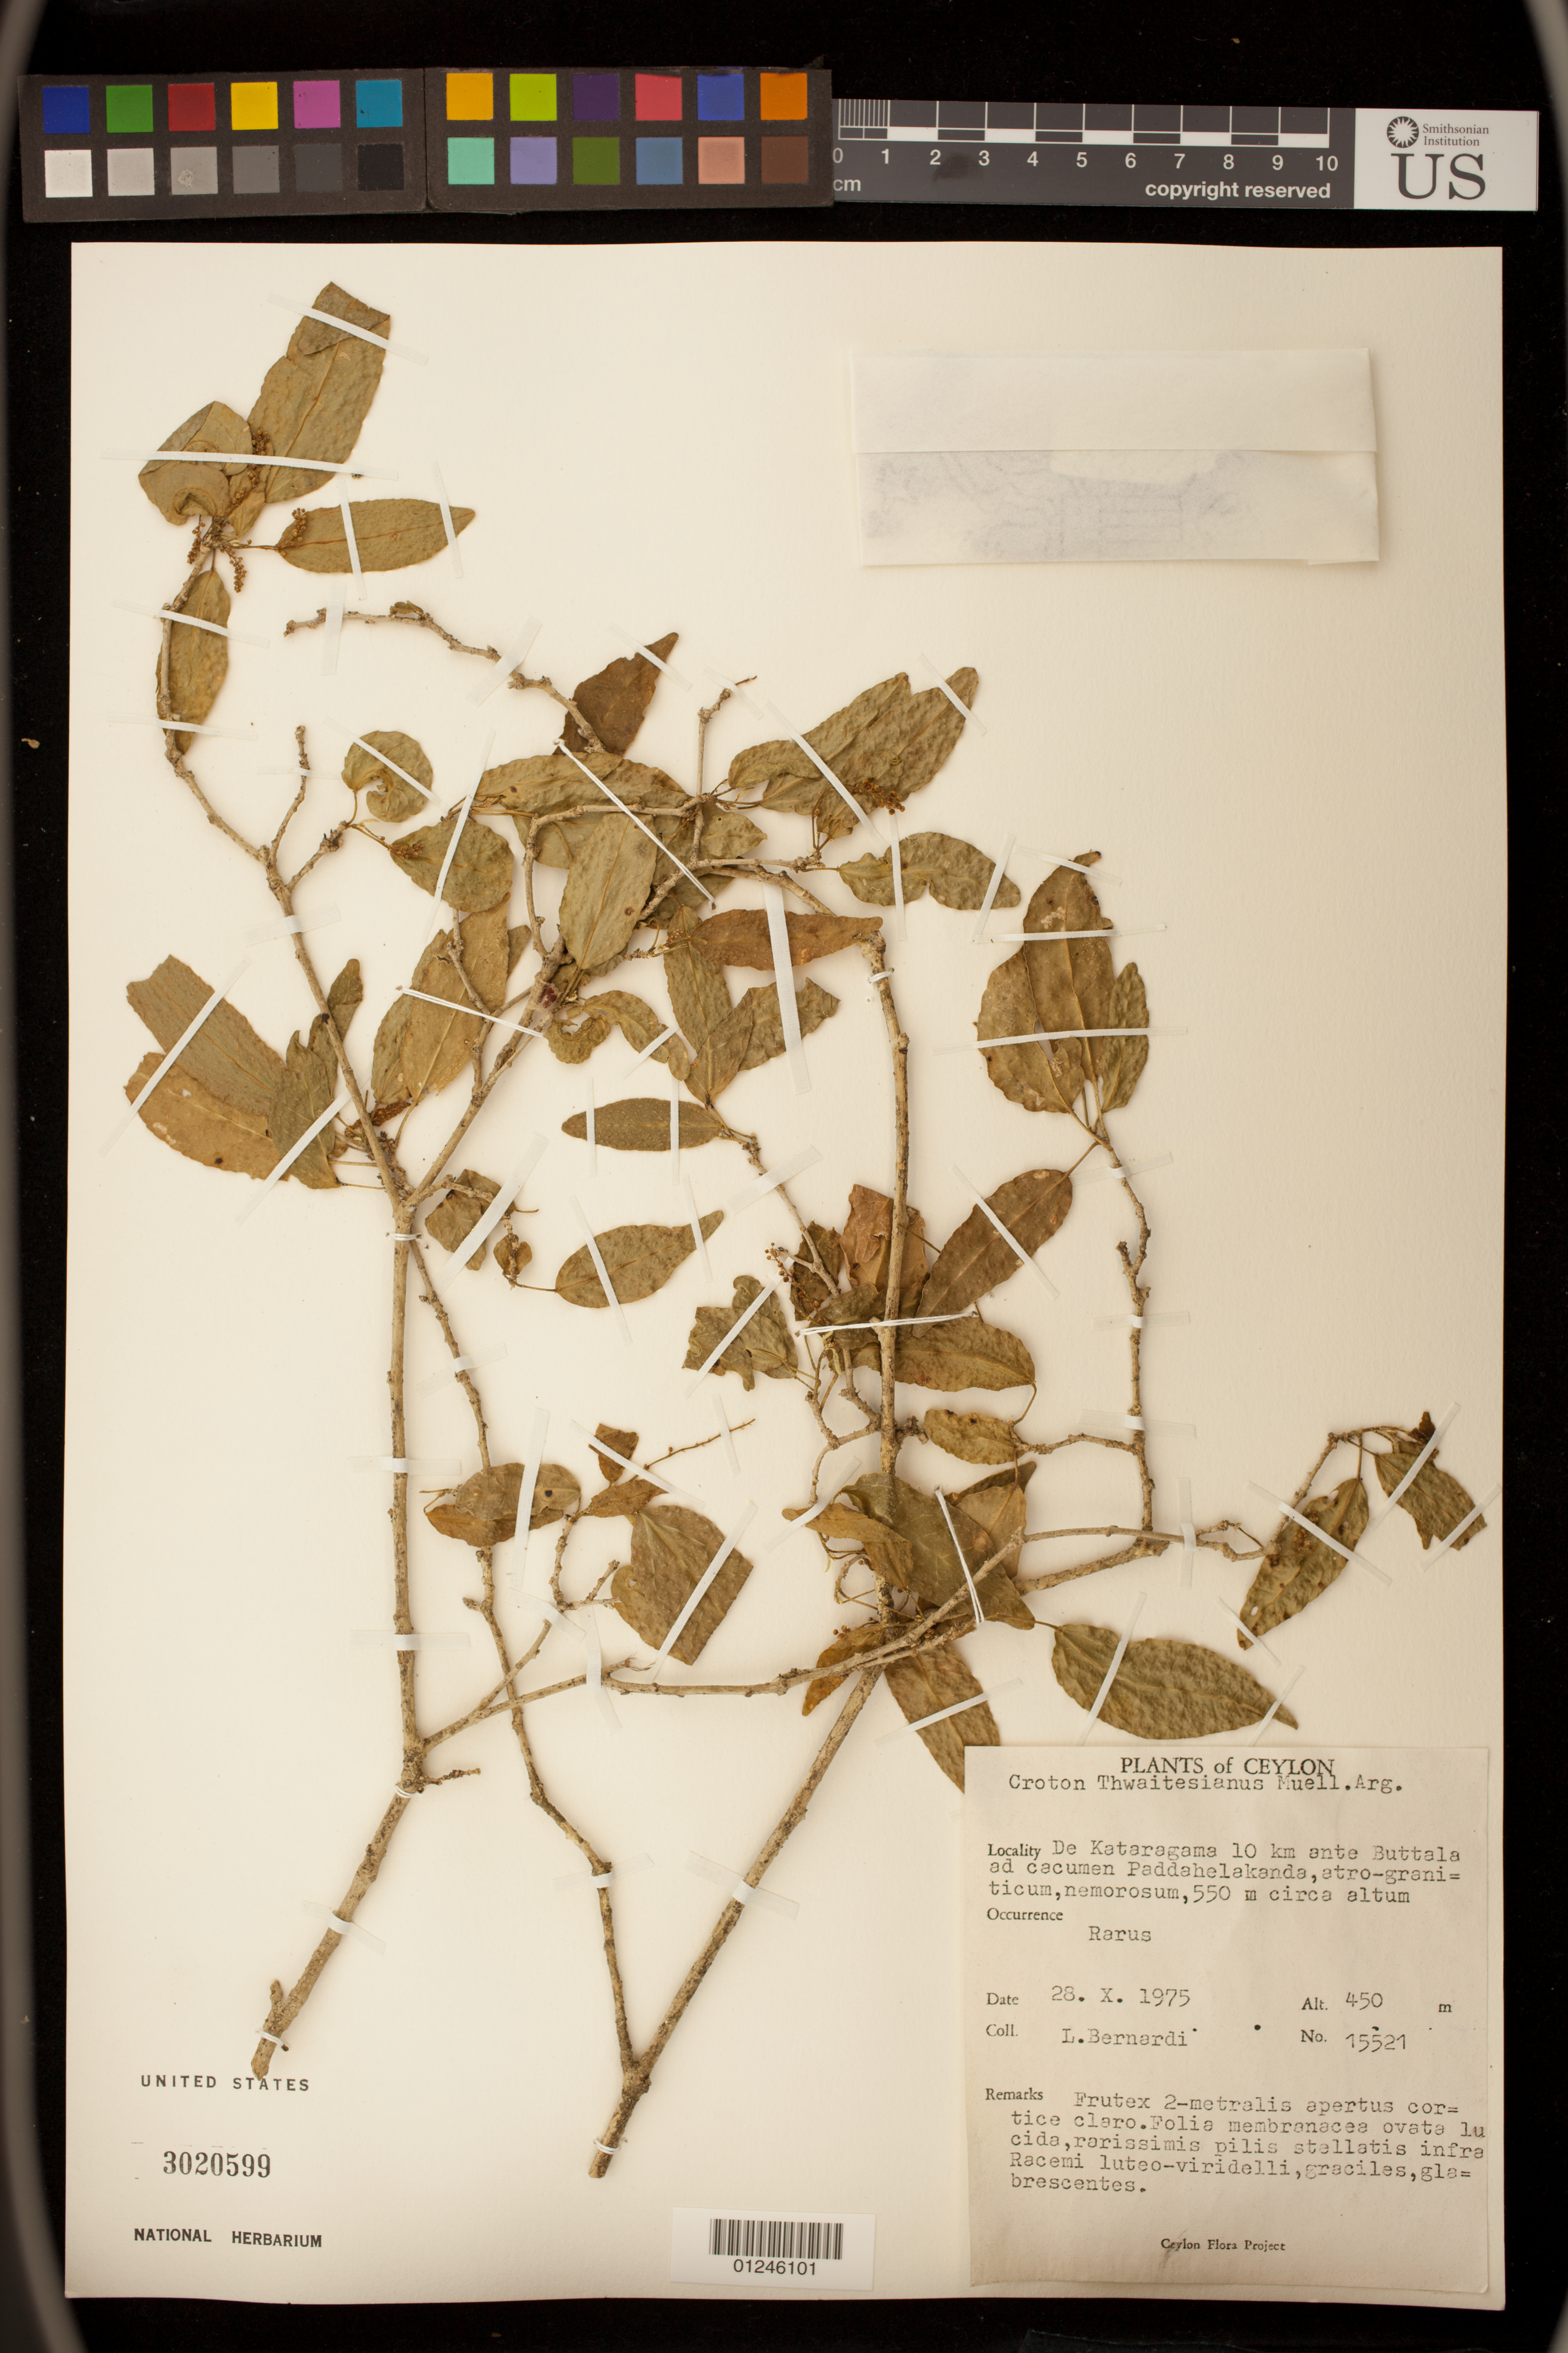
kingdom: Plantae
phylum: Tracheophyta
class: Magnoliopsida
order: Malpighiales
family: Euphorbiaceae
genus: Croton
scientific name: Croton thwaitesianus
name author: Müll. Arg.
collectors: L. Bernardi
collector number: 15521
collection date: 1975-10-28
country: Sri Lanka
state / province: Uva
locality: De Kataragama 10 km ante Buttala ad cacumen Paddahelakanda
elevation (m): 450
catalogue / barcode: US 3020599